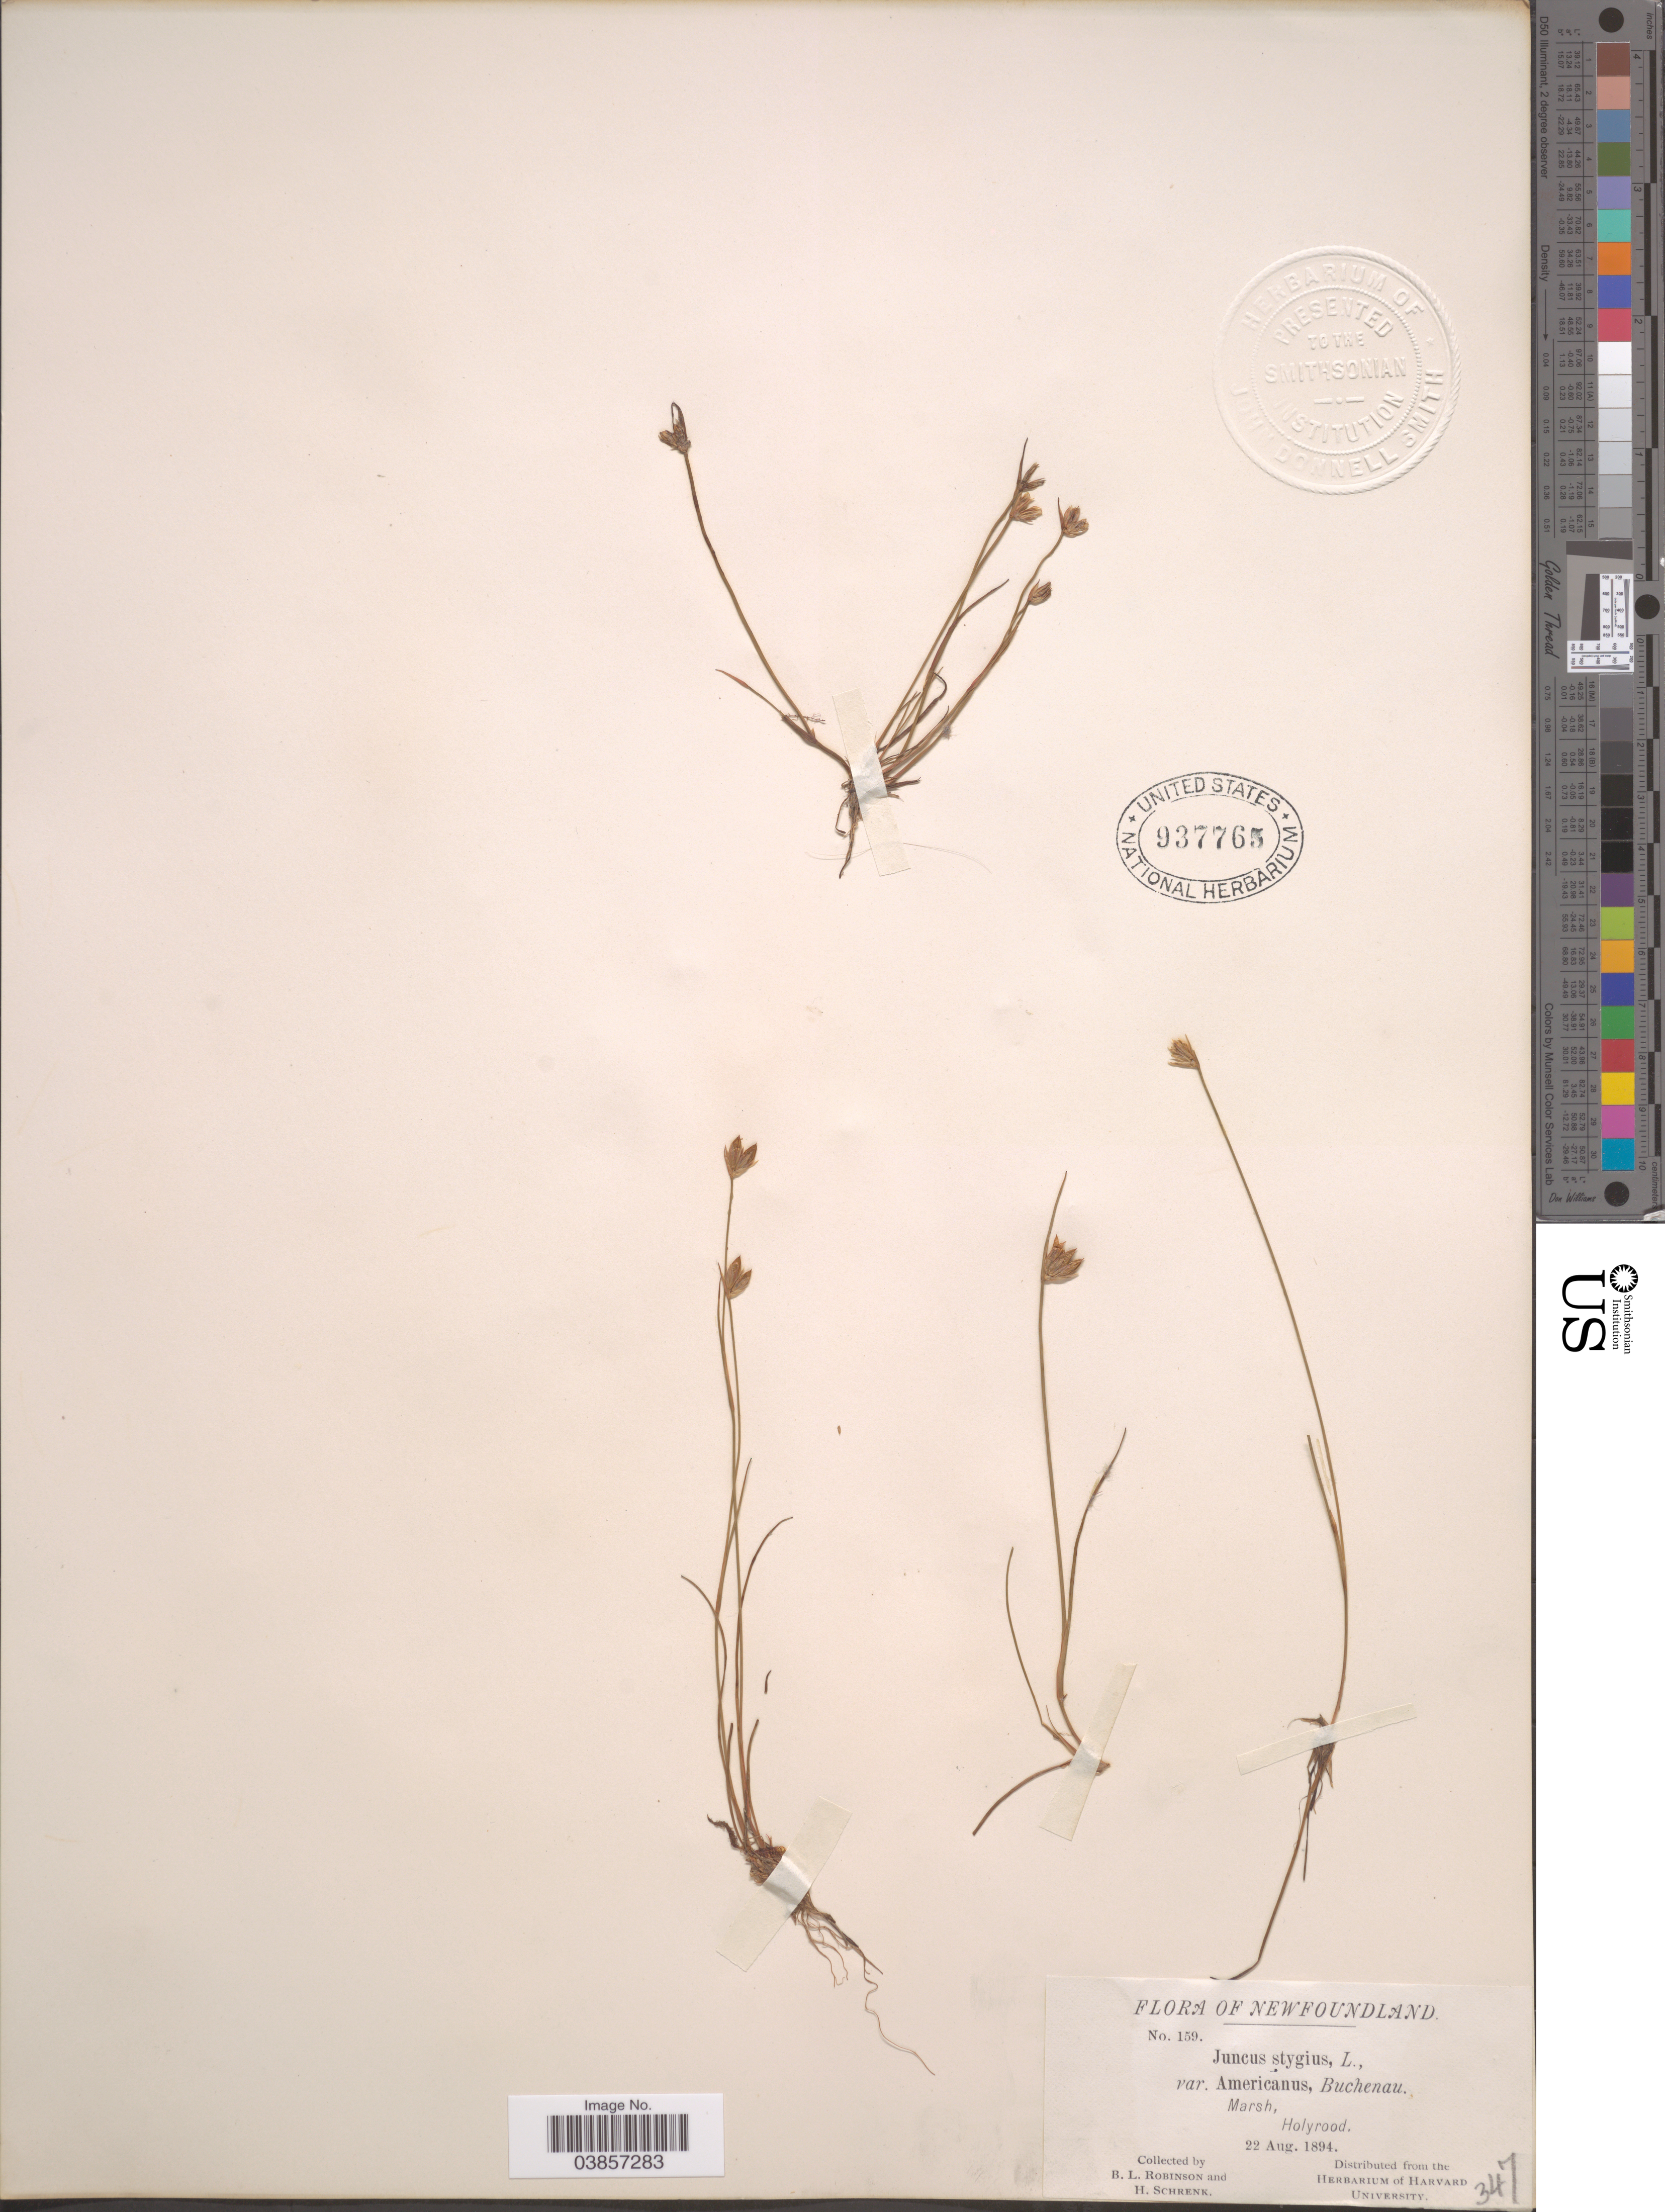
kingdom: Plantae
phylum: Tracheophyta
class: Liliopsida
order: Poales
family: Juncaceae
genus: Juncus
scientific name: Juncus stygius subsp. americanus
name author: (Buchenau) Hultén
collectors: B. L. Robinson & H. Schrenk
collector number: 159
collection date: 1894-08-22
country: Canada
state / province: Newfoundland and Labrador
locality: Holyrood.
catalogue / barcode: US 937765